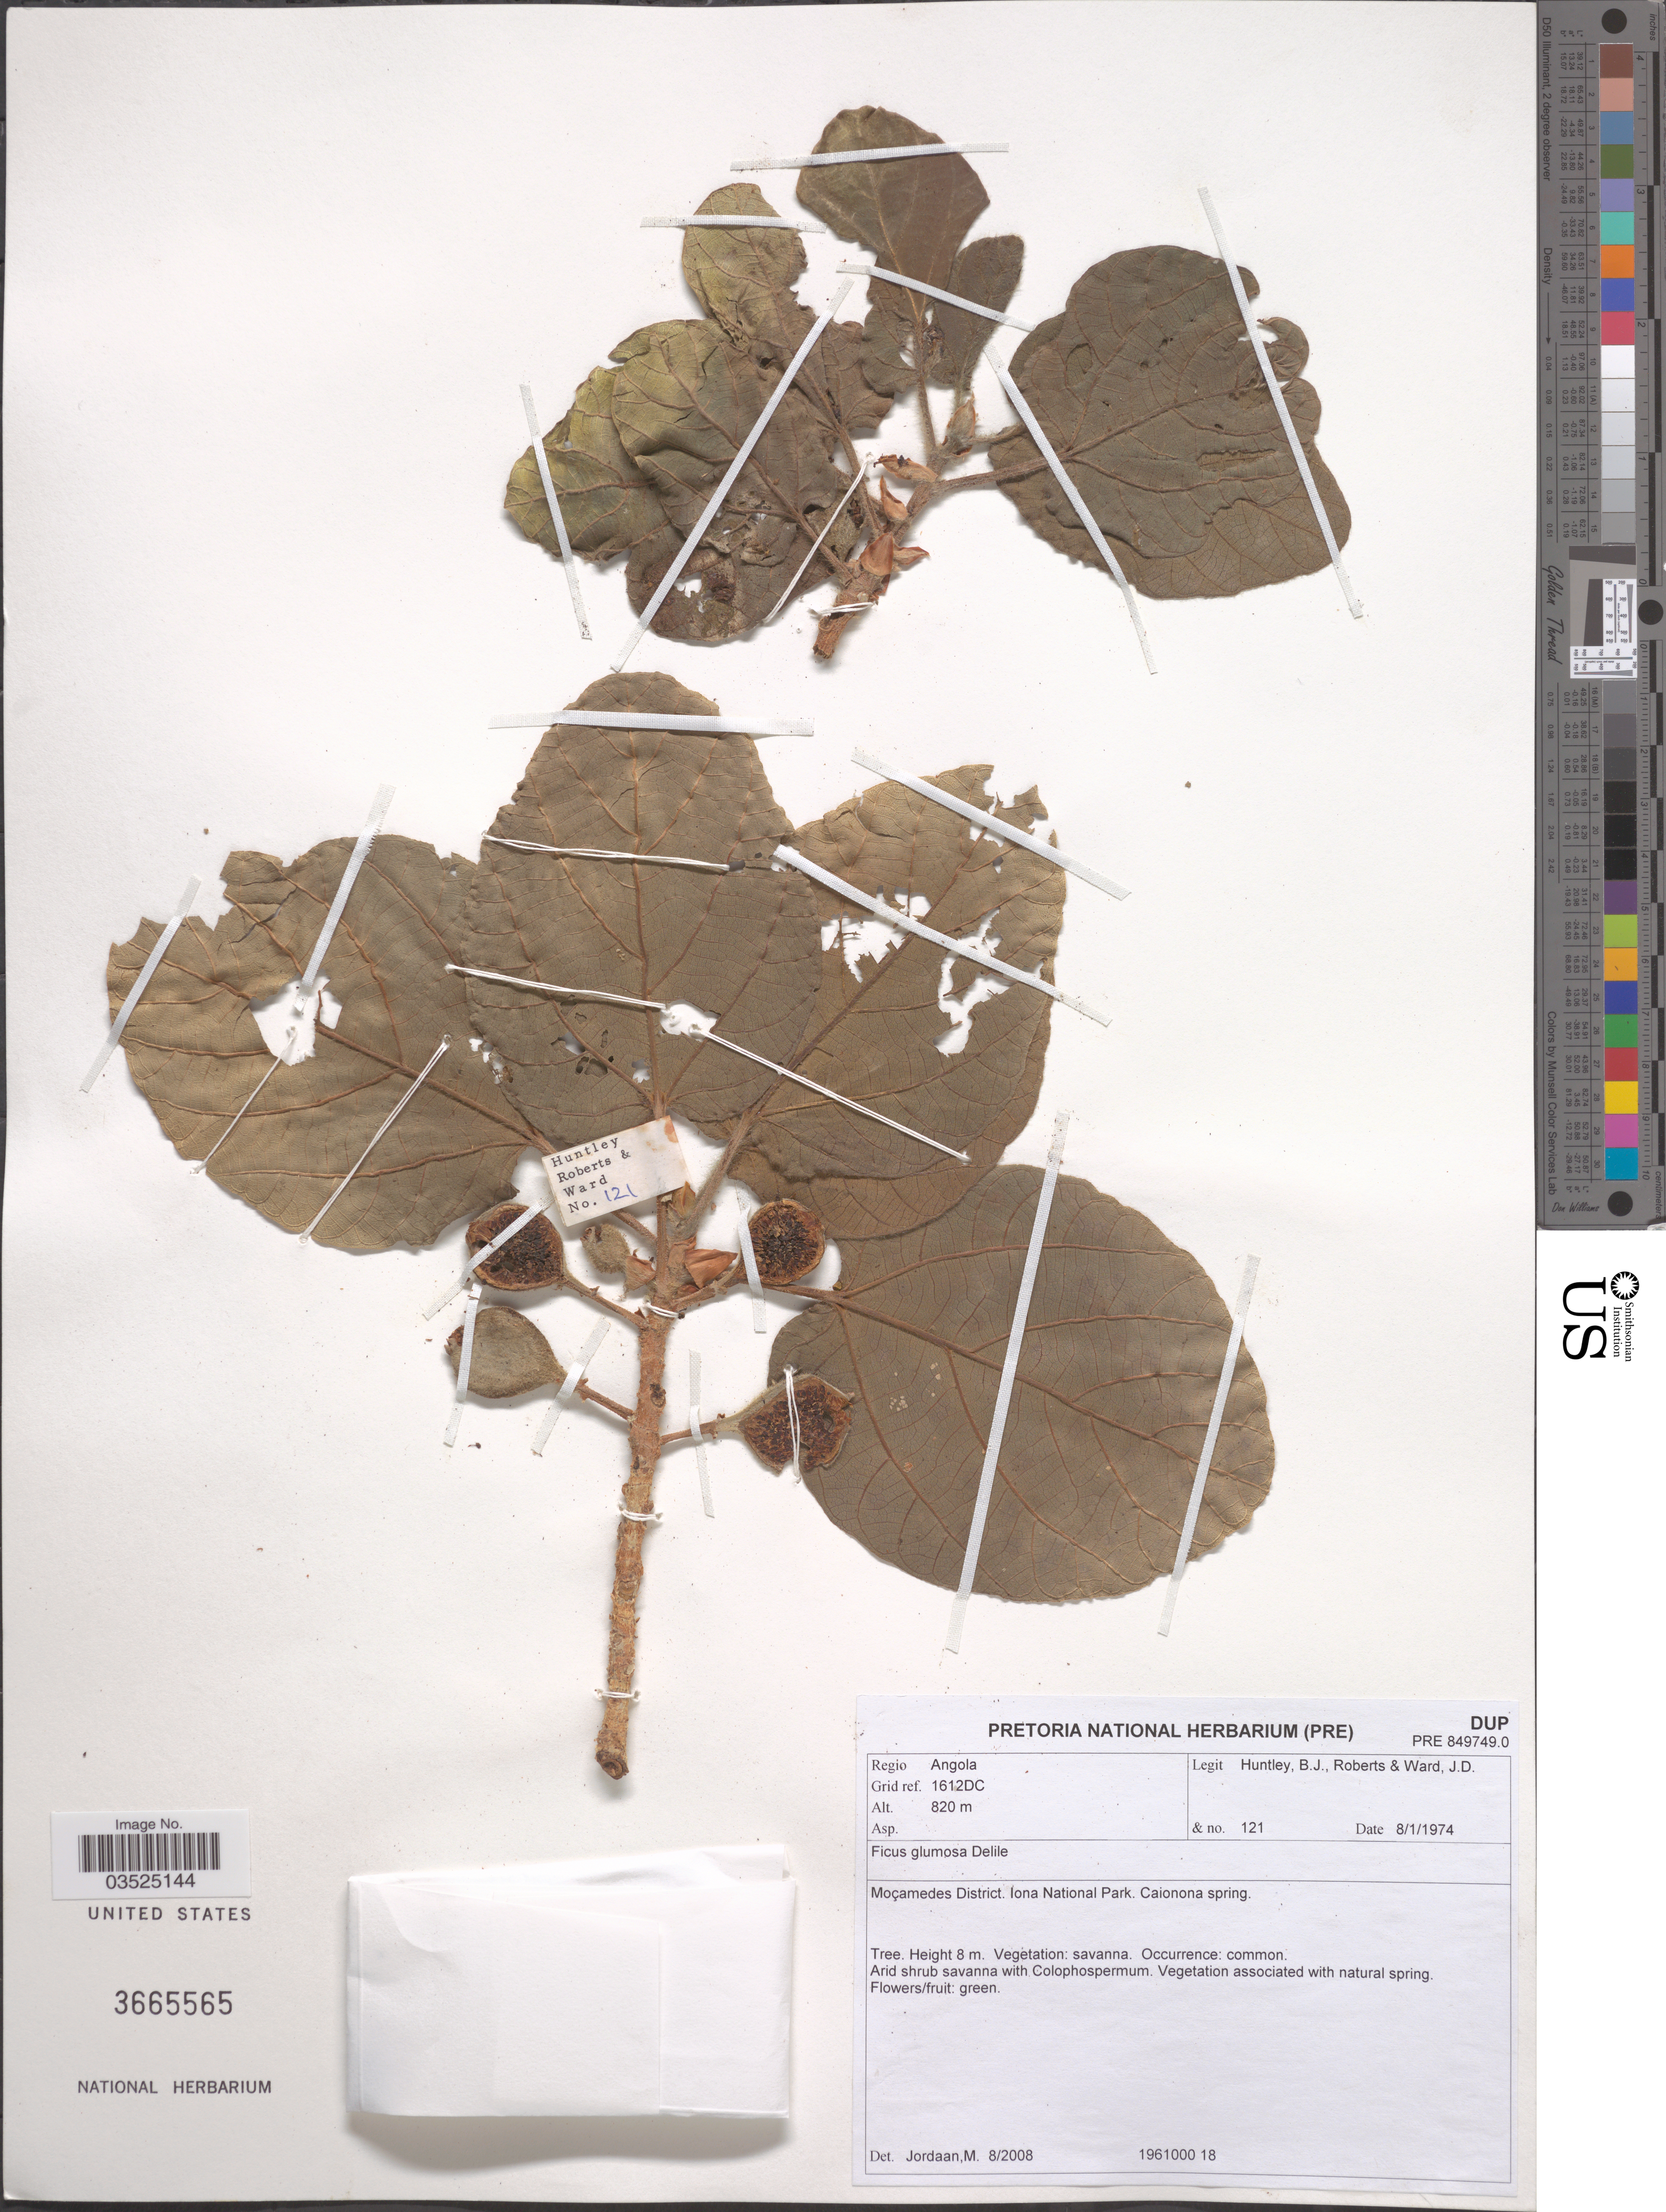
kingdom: Plantae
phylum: Tracheophyta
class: Magnoliopsida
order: Rosales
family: Moraceae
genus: Ficus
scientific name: Ficus glumosa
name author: Delile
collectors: B. Huntley, J. Roberts & J. Ward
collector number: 121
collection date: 1974-01-08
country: Angola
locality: Regio Angola. Grid ref. 1612DC. Moçamedes District. Iona National Park. Caionona spring.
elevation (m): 820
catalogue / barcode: US 3665565